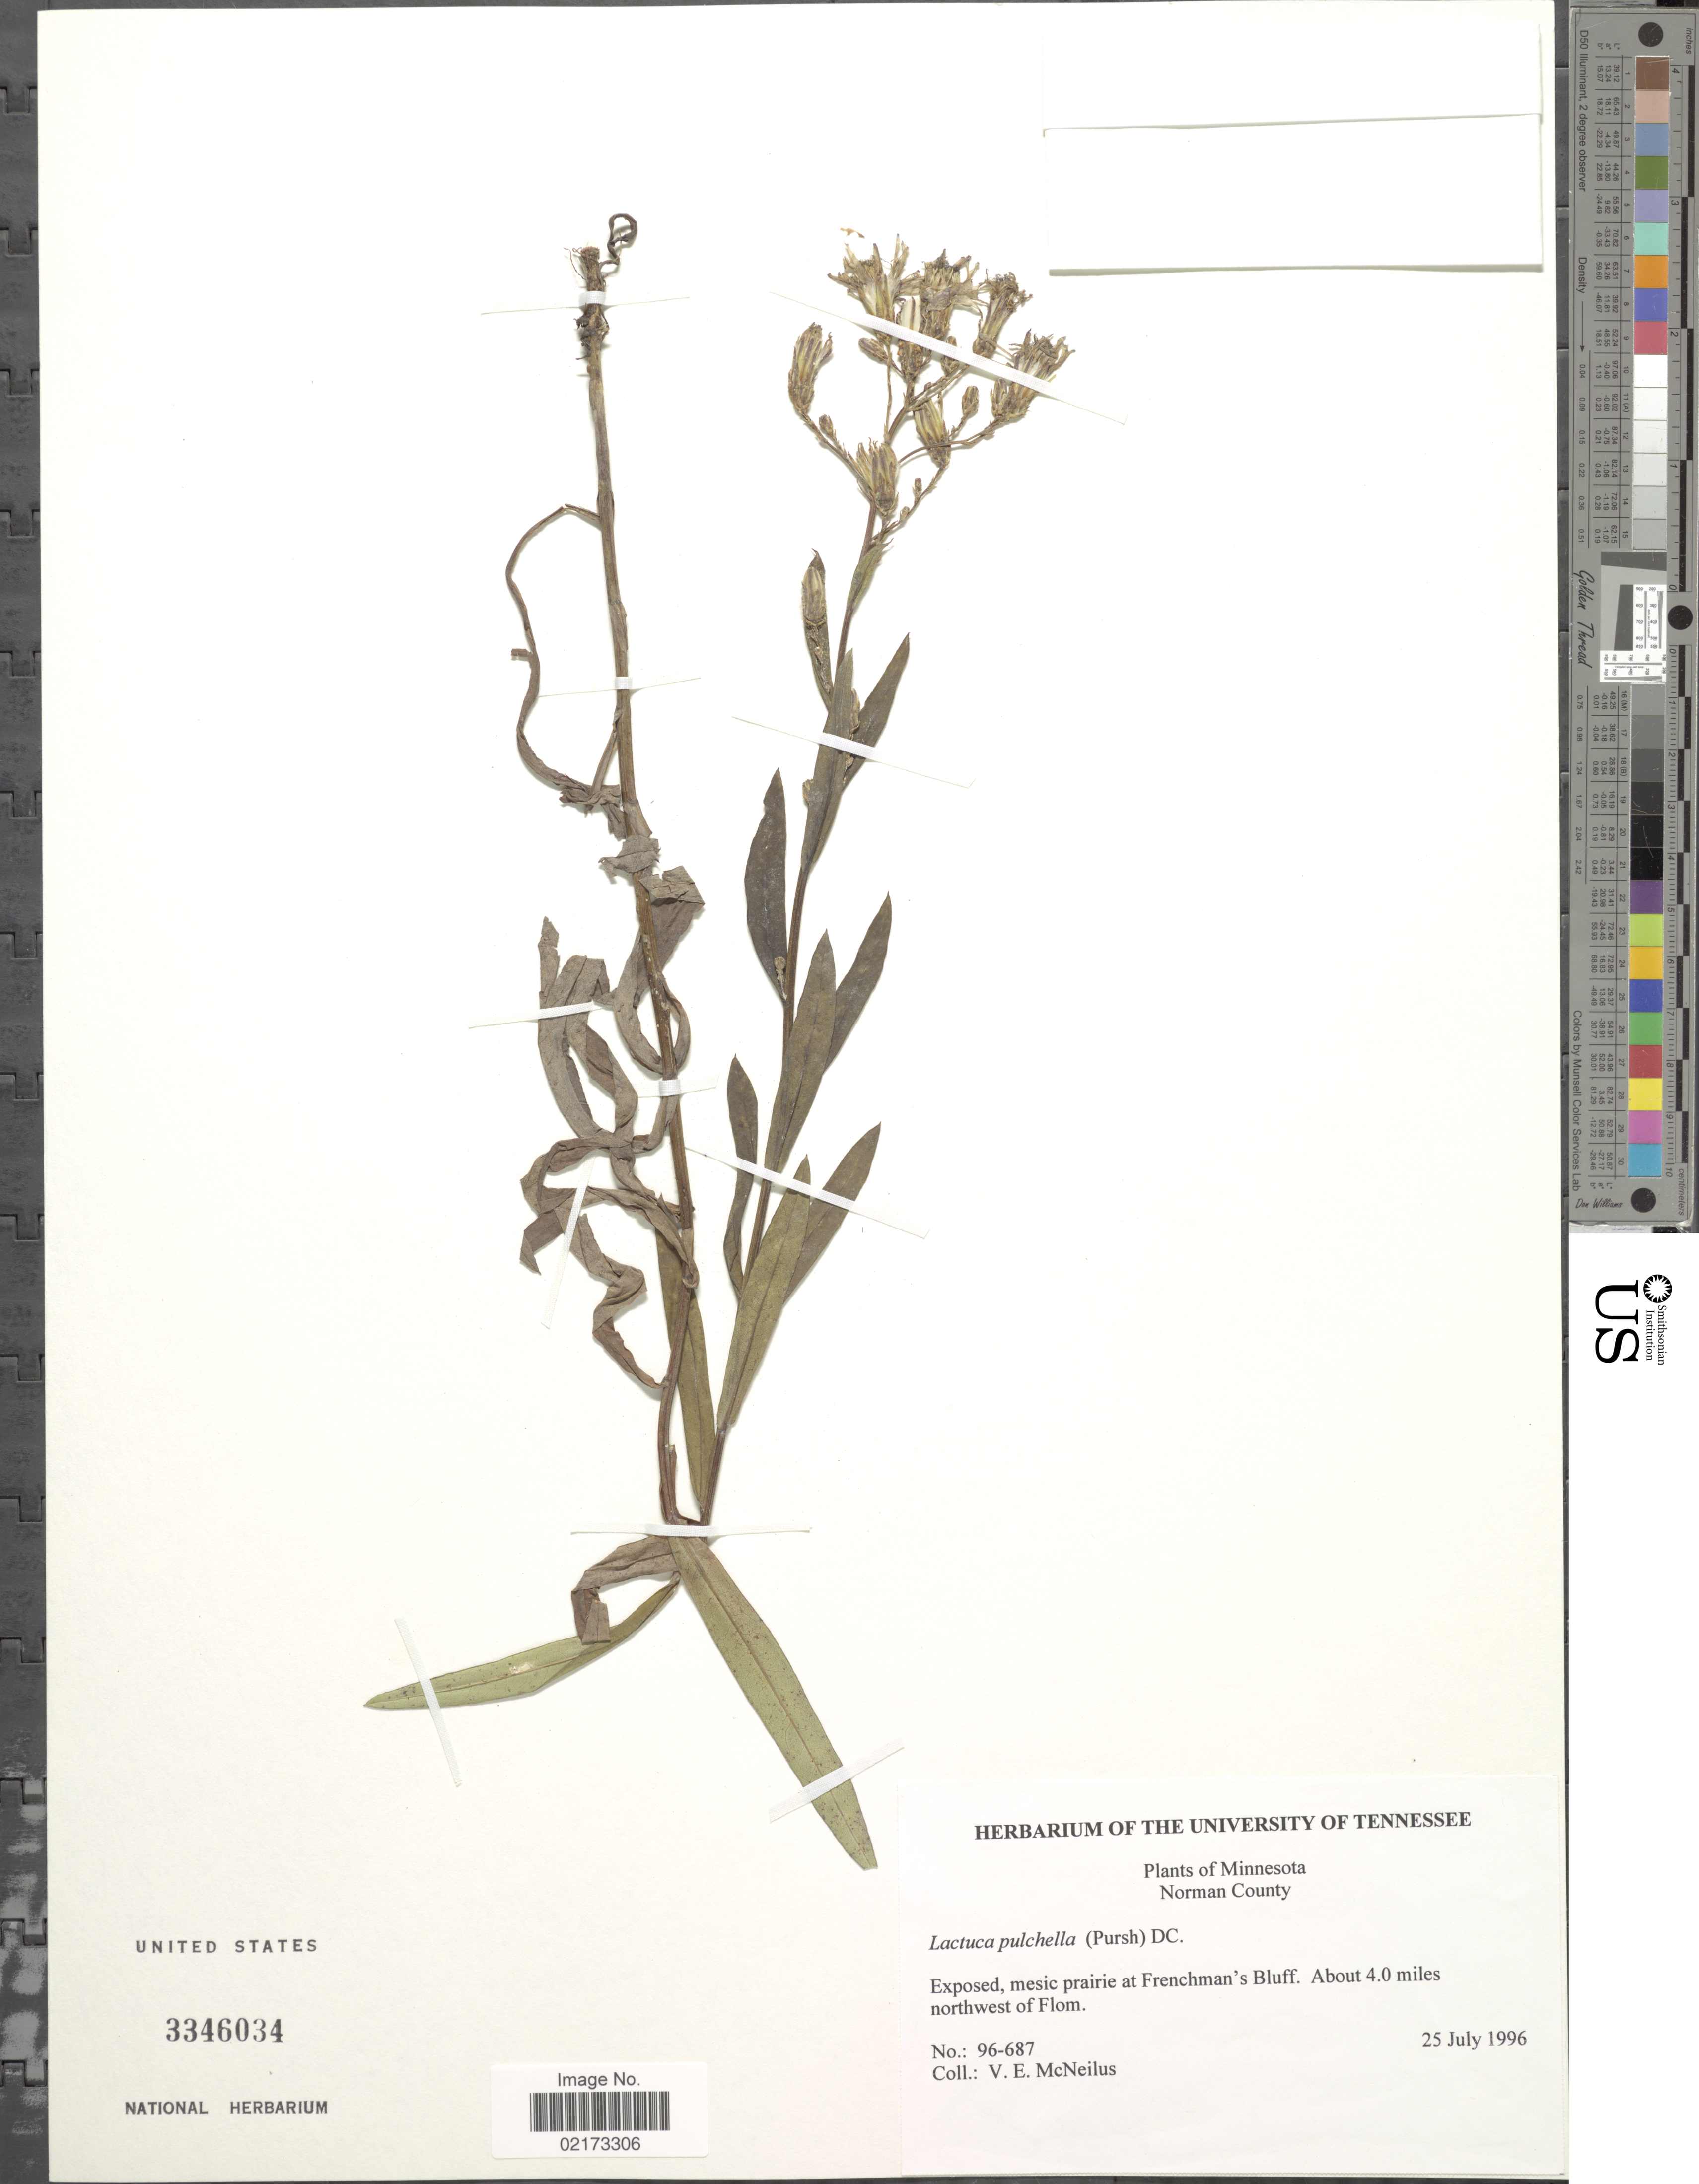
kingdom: Plantae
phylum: Tracheophyta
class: Magnoliopsida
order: Asterales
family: Asteraceae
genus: Lactuca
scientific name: Lactuca tatarica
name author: (L.) C.A. Mey.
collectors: V. Mcneilus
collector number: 96-687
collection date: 1996-07-25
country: United States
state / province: Minnesota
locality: Norman County, prairie at Frenchman's Bluff, about 4.0 miles northwest of Flom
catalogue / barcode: US 3346034